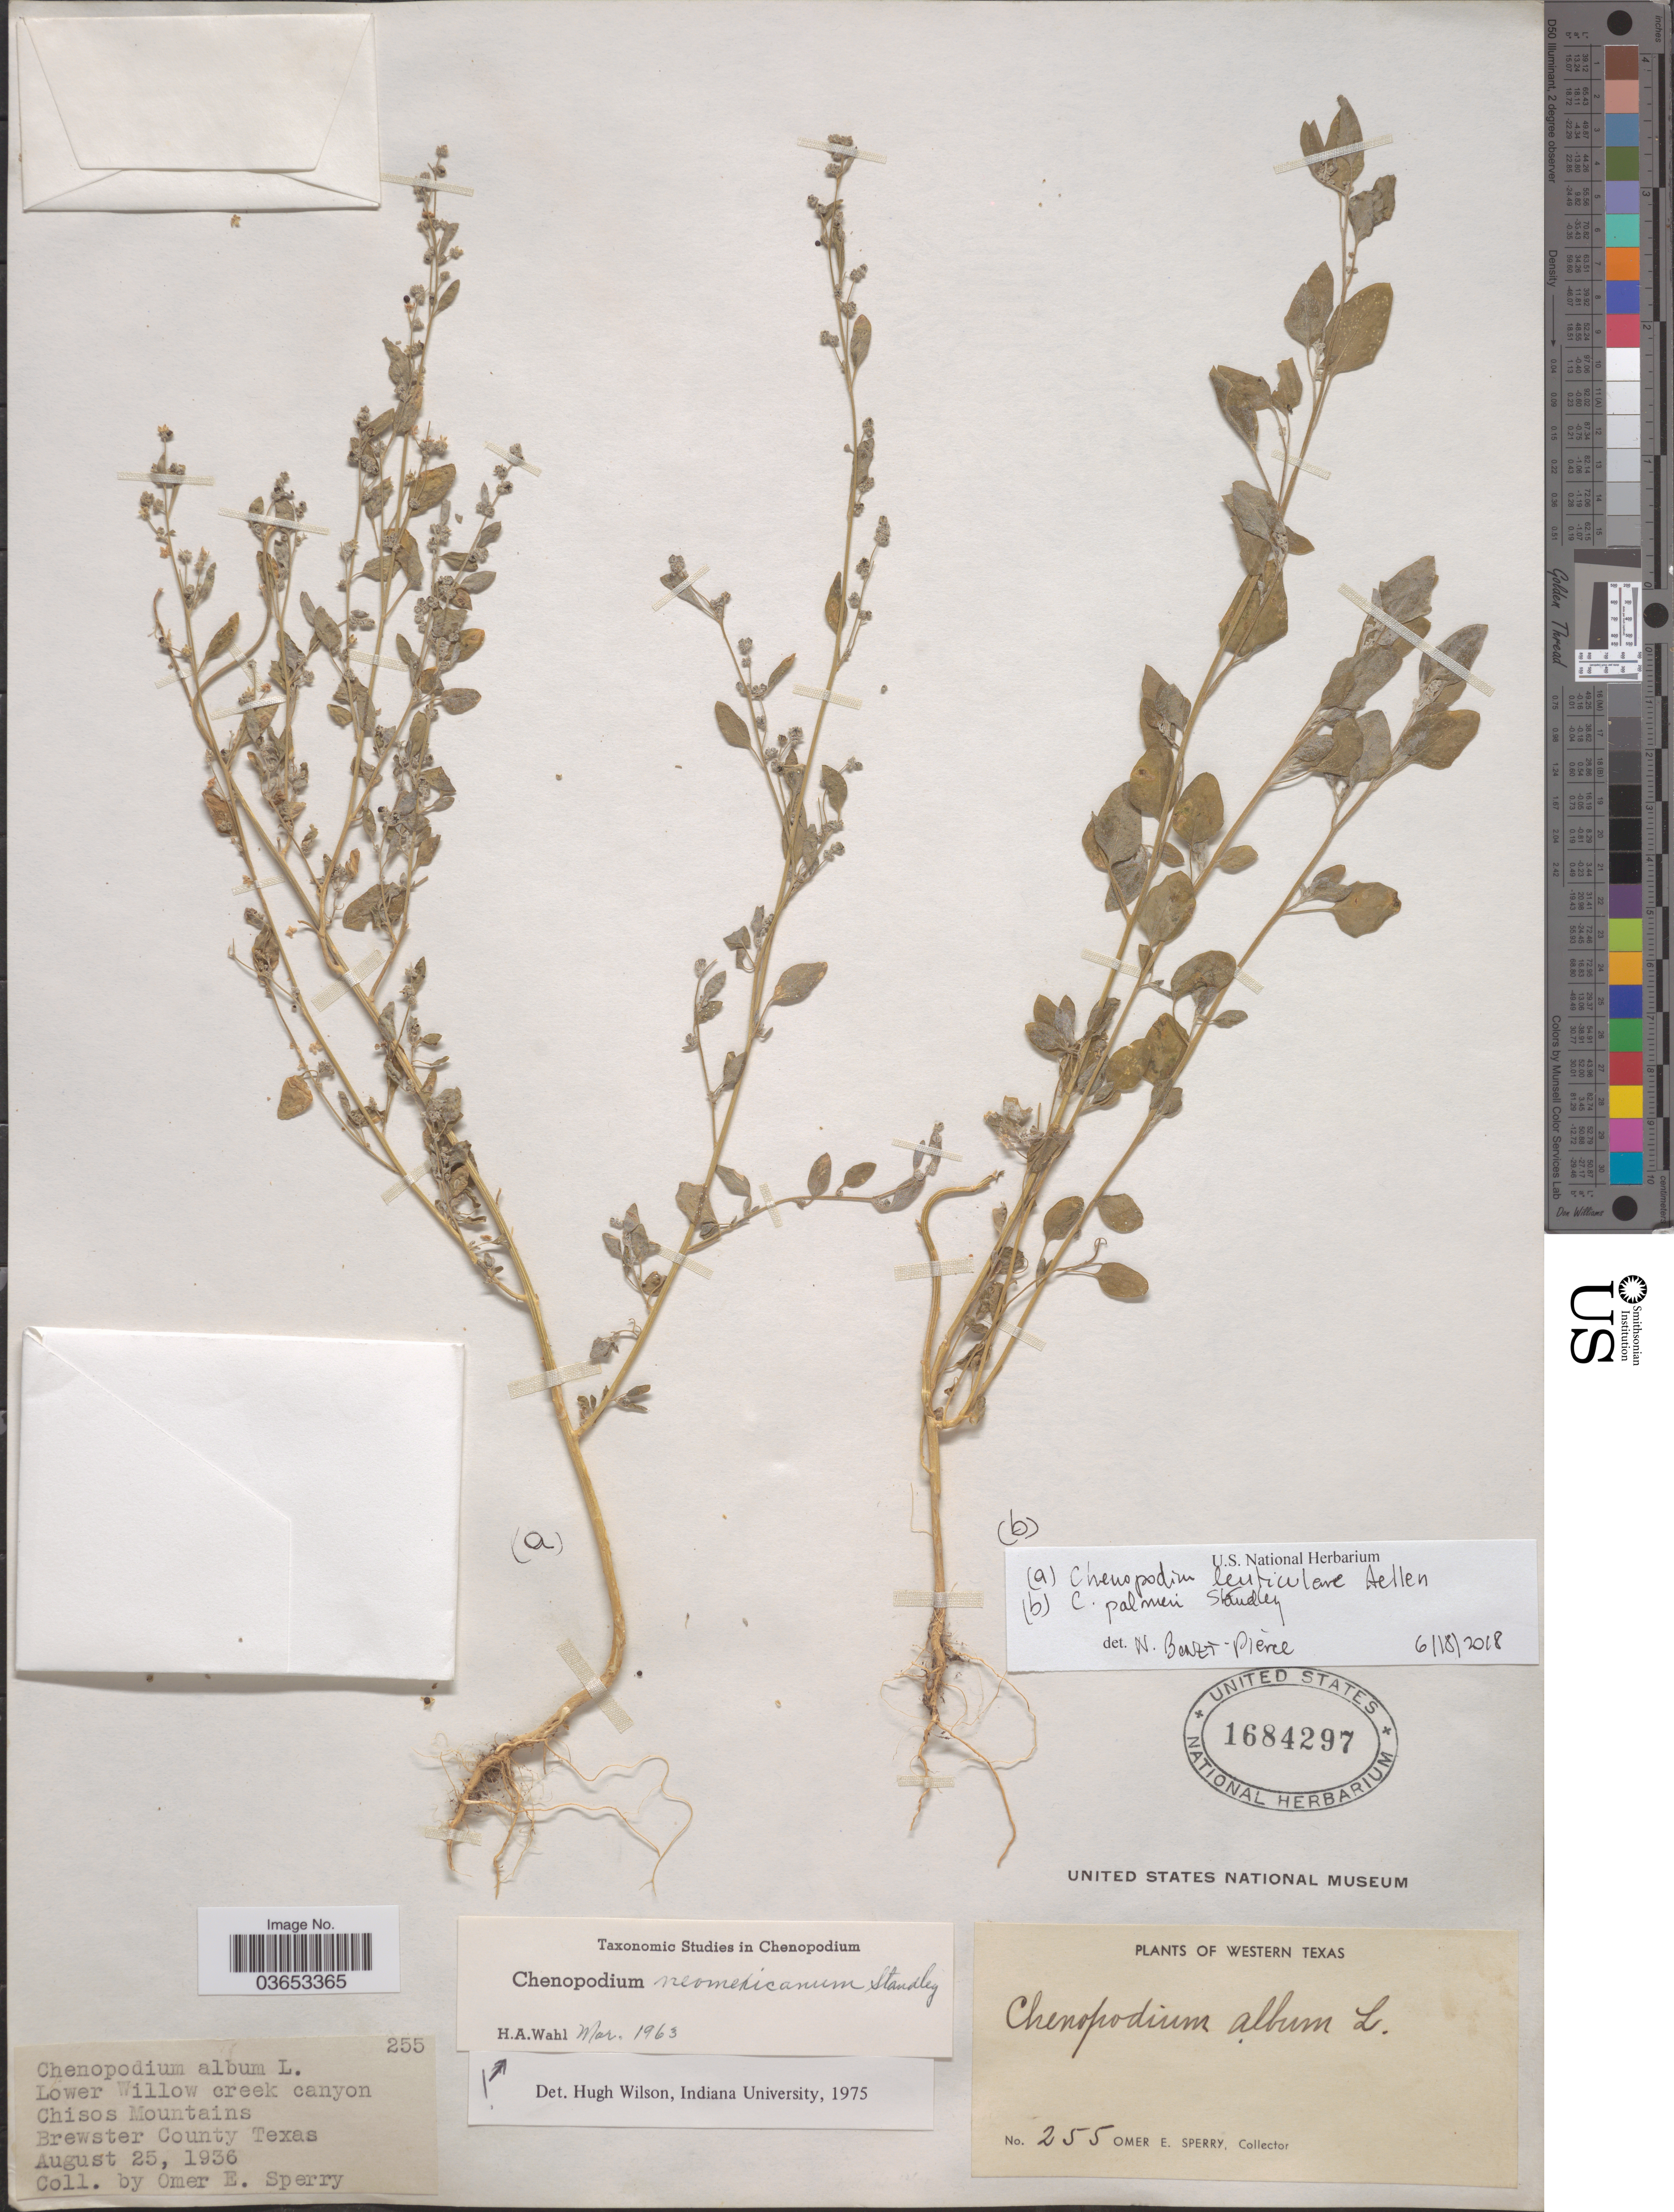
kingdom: Plantae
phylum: Tracheophyta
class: Magnoliopsida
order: Caryophyllales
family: Amaranthaceae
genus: Chenopodium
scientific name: Chenopodium lenticulare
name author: Aellen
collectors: O. E. Sperry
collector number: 255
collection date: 1936-08-25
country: United States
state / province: Texas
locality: Western Texas. Lower Willow creek canyon, Chisos Mountains. Brewster County.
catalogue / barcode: US 1684297